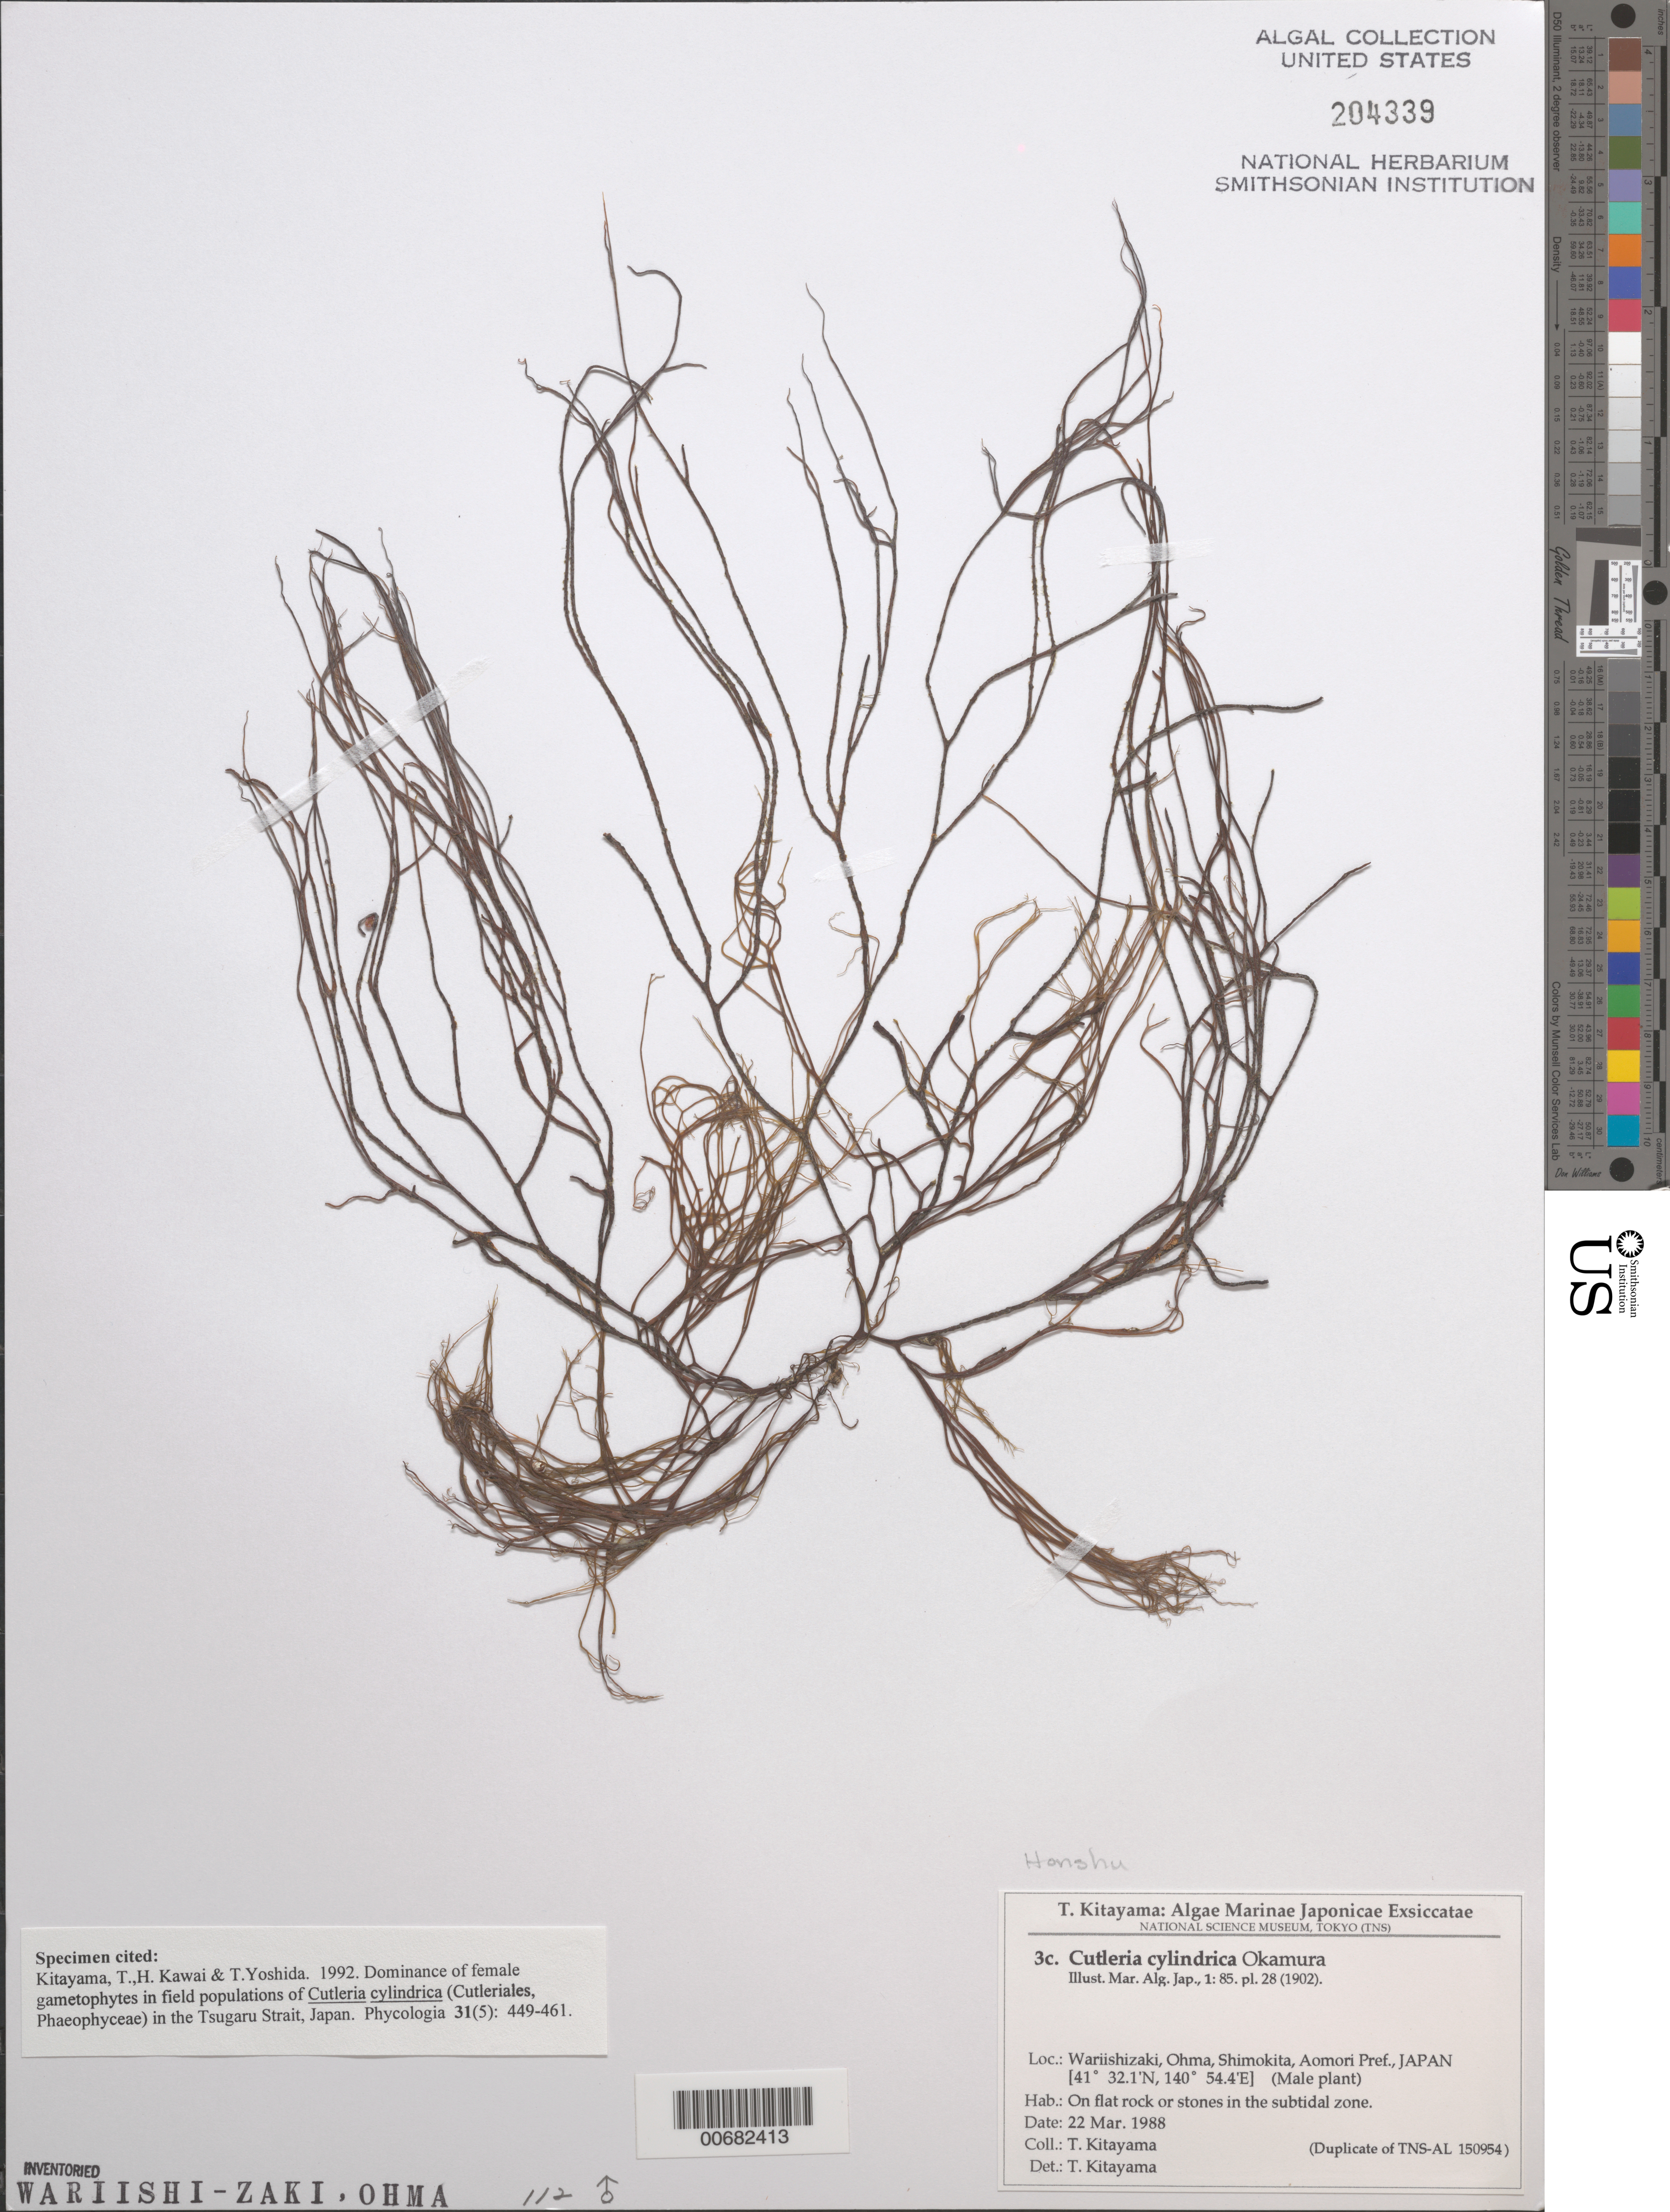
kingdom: Chromista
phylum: Ochrophyta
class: Phaeophyceae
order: Cutleriales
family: Cutleriaceae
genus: Mutimo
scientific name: Mutimo cylindricus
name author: (Okamura) H.Kawai & T. Kitayama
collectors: T. Kitayama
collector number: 3c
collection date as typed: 22 Mar 1988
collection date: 1988-03-22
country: Japan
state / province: Aomori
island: Honshu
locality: Wariishizaki, Ohma Shimokita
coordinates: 41 32.1' N, 140 54.4' E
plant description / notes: Kitayama, T., Algae Marinae Japonicae Exsiccatae, Fasc. I (Nos. 1-25)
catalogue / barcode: US 204339